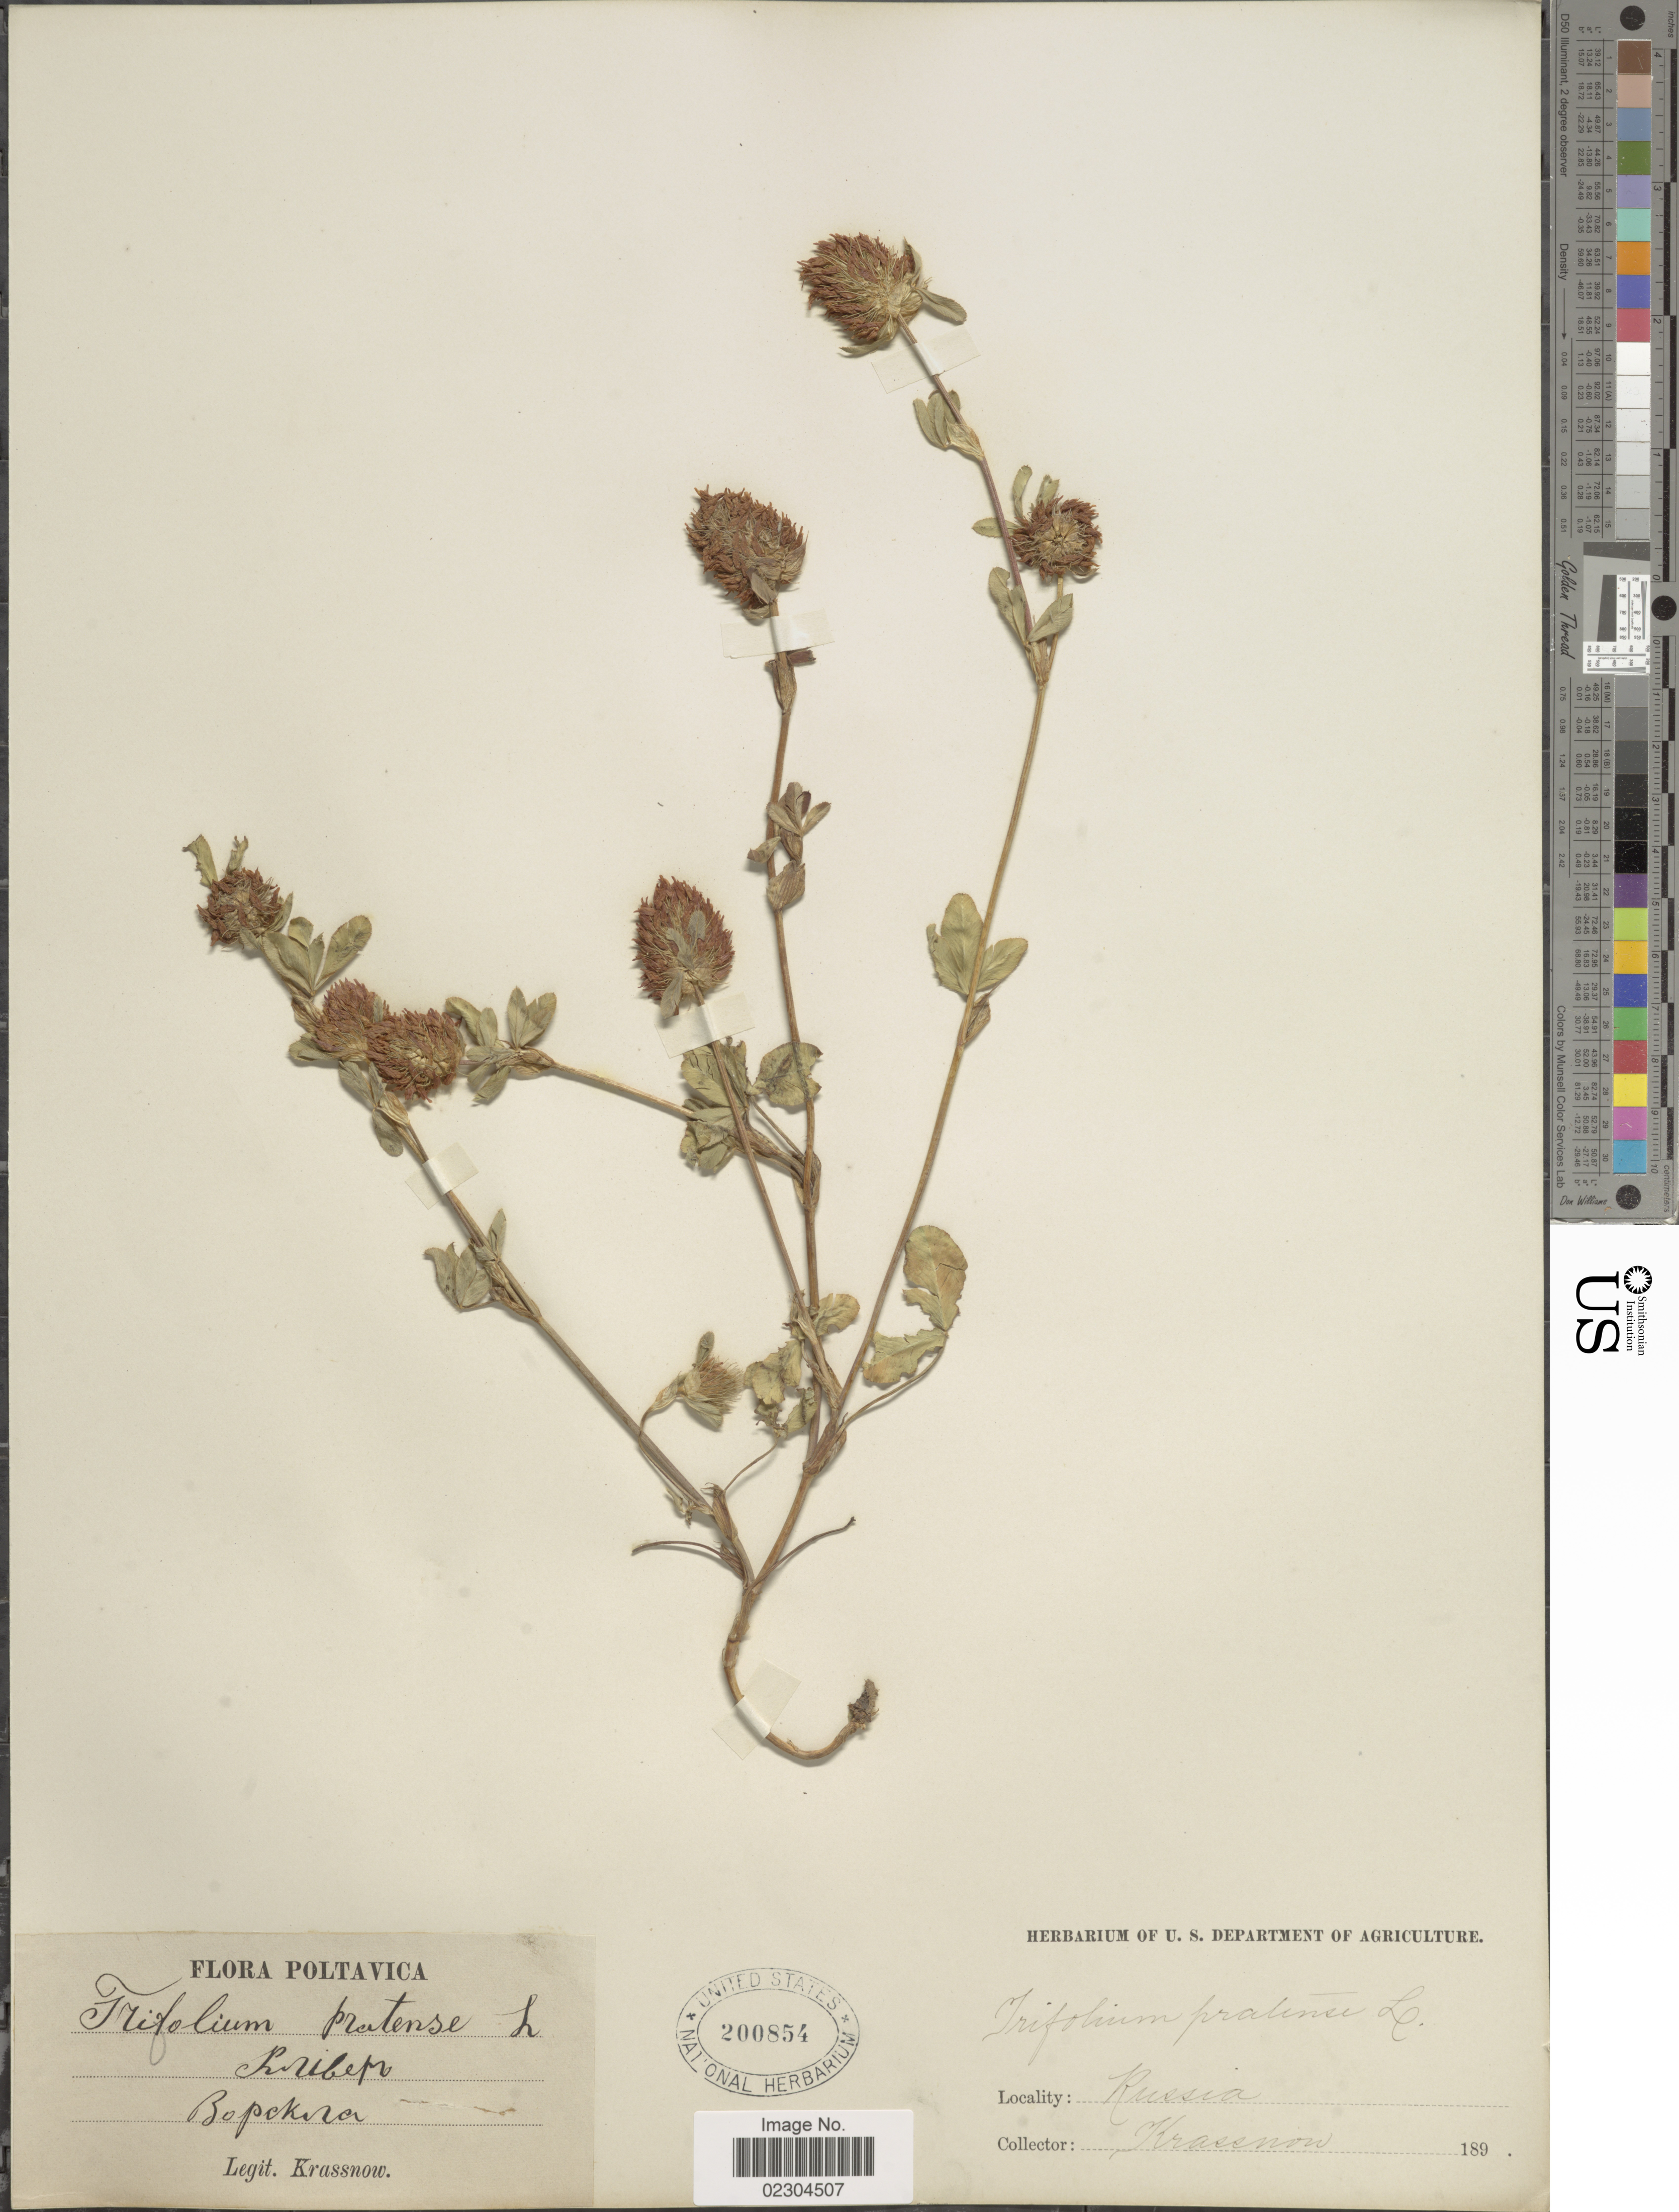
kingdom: Plantae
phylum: Tracheophyta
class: Magnoliopsida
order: Fabales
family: Fabaceae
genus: Trifolium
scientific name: Trifolium pratense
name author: L.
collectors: -. Krassnow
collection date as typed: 187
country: Ukraine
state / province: Poltava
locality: Russia, Bopekiva, Poltavicah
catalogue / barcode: US 200854